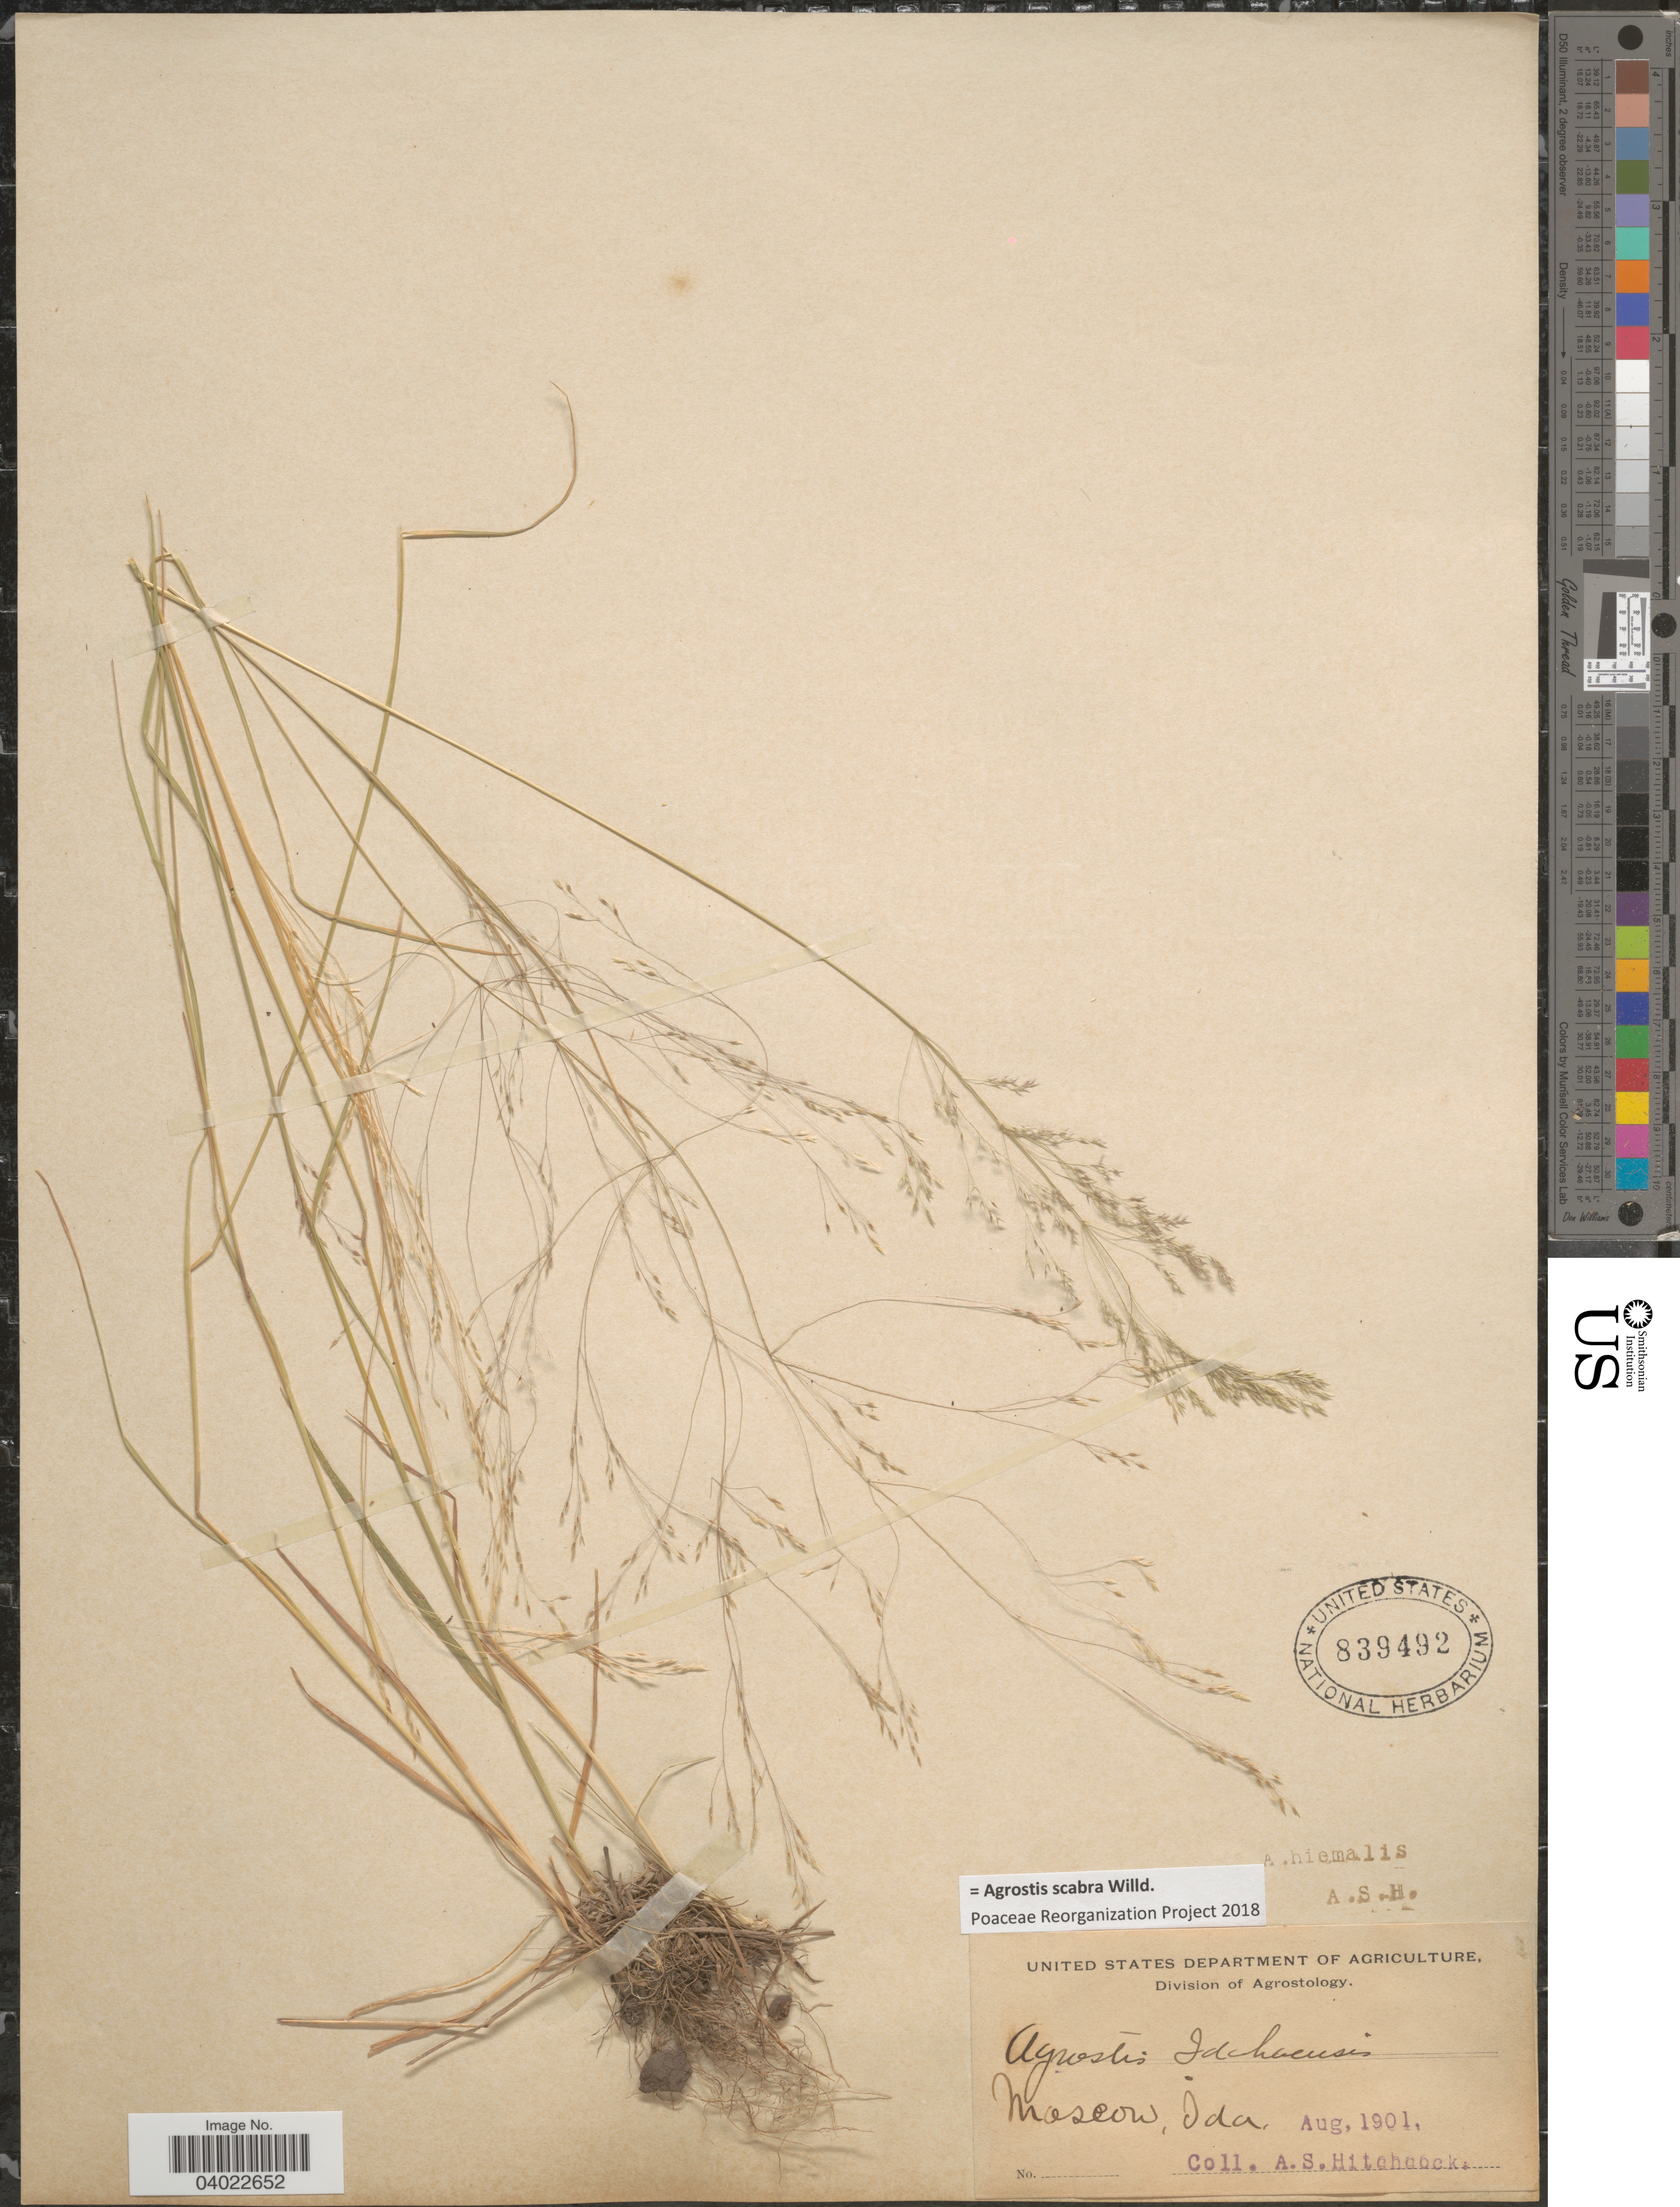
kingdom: Plantae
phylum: Tracheophyta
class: Liliopsida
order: Poales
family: Poaceae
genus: Agrostis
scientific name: Agrostis scabra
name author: Willd.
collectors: A. S. Hitchcock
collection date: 1901-08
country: United States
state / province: Idaho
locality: Moscow.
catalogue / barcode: US 839492